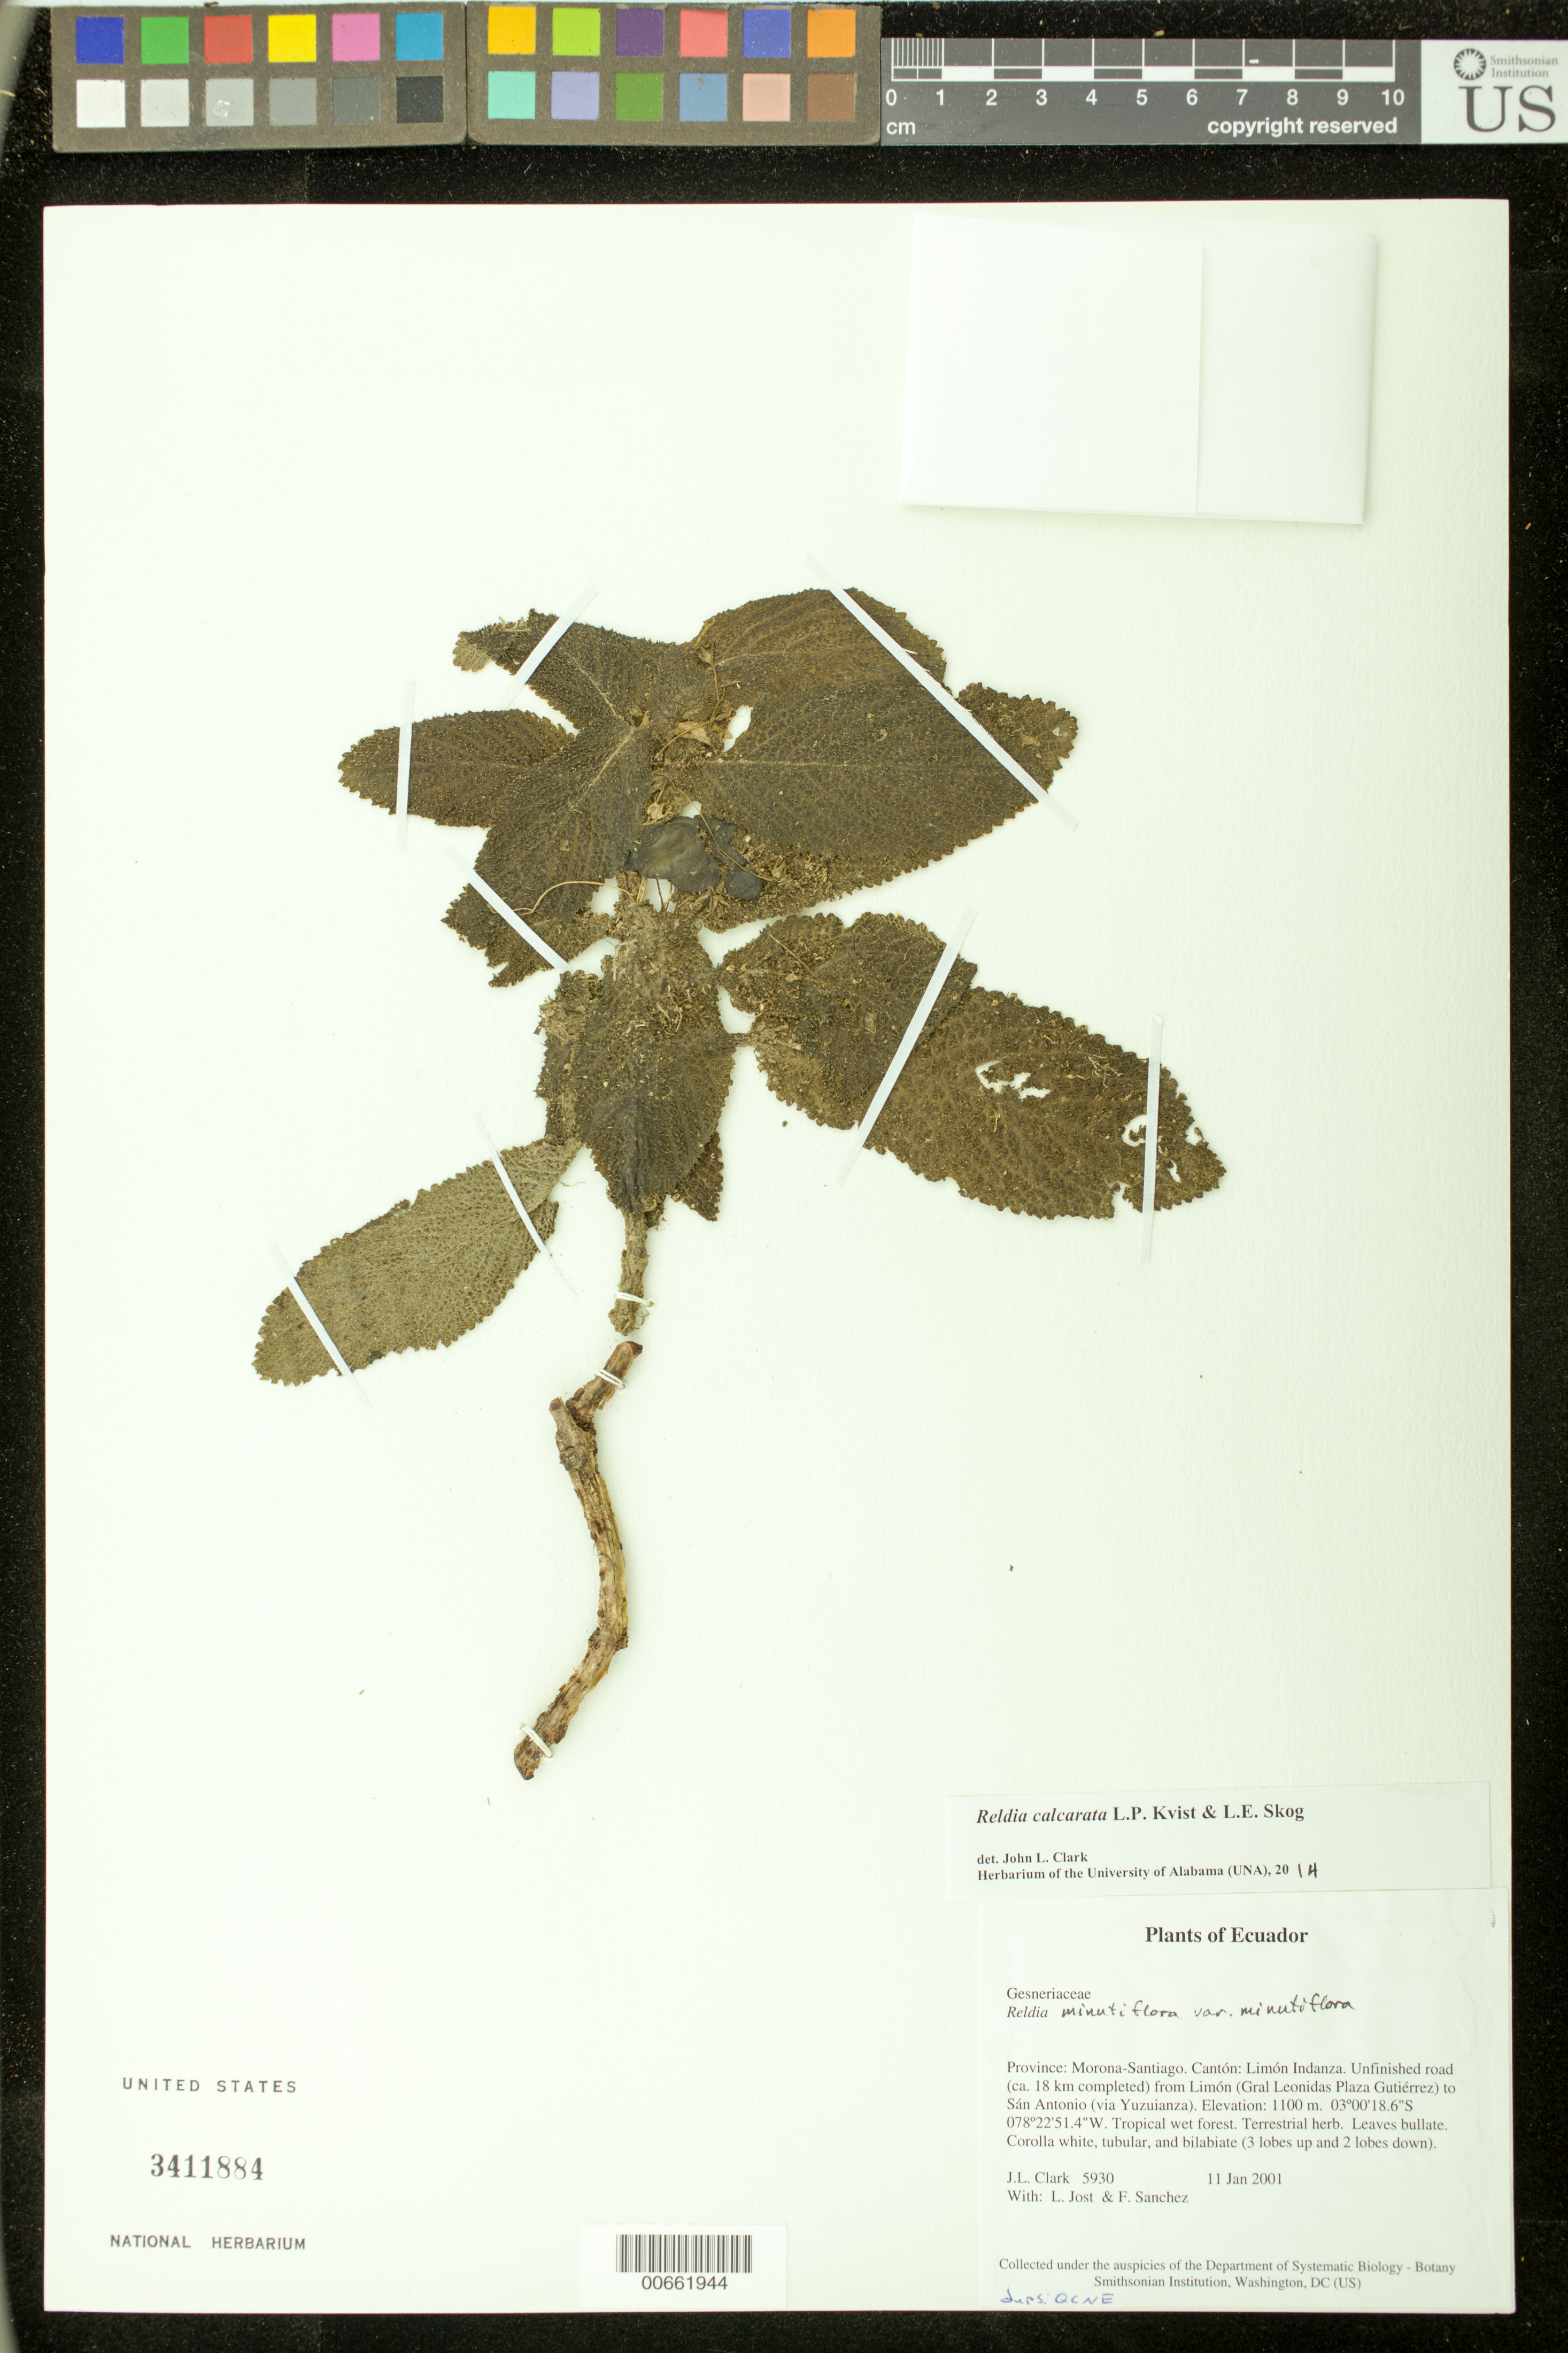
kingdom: Plantae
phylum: Tracheophyta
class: Magnoliopsida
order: Lamiales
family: Gesneriaceae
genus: Reldia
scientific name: Reldia calcarata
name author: L.P. Kvist & L.E. Skog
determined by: Clark, J. L., (SEL), The Marie Selby Botanical Garden (UNITED STATES)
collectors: J. L. Clark, L. Jost & F. Sanchez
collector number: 5930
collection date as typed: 11 Jan 2001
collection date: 2001-01-11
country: Ecuador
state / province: Morona-Santiago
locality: Cantón: Limón Indanza. Unfinished road (ca. 18 km completed) from Limón (Gral Leonidas Plaza Gutiérrez) to Sán Antonio (via Yuzuianza).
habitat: Tropical wet forest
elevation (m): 1100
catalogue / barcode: US 3411884